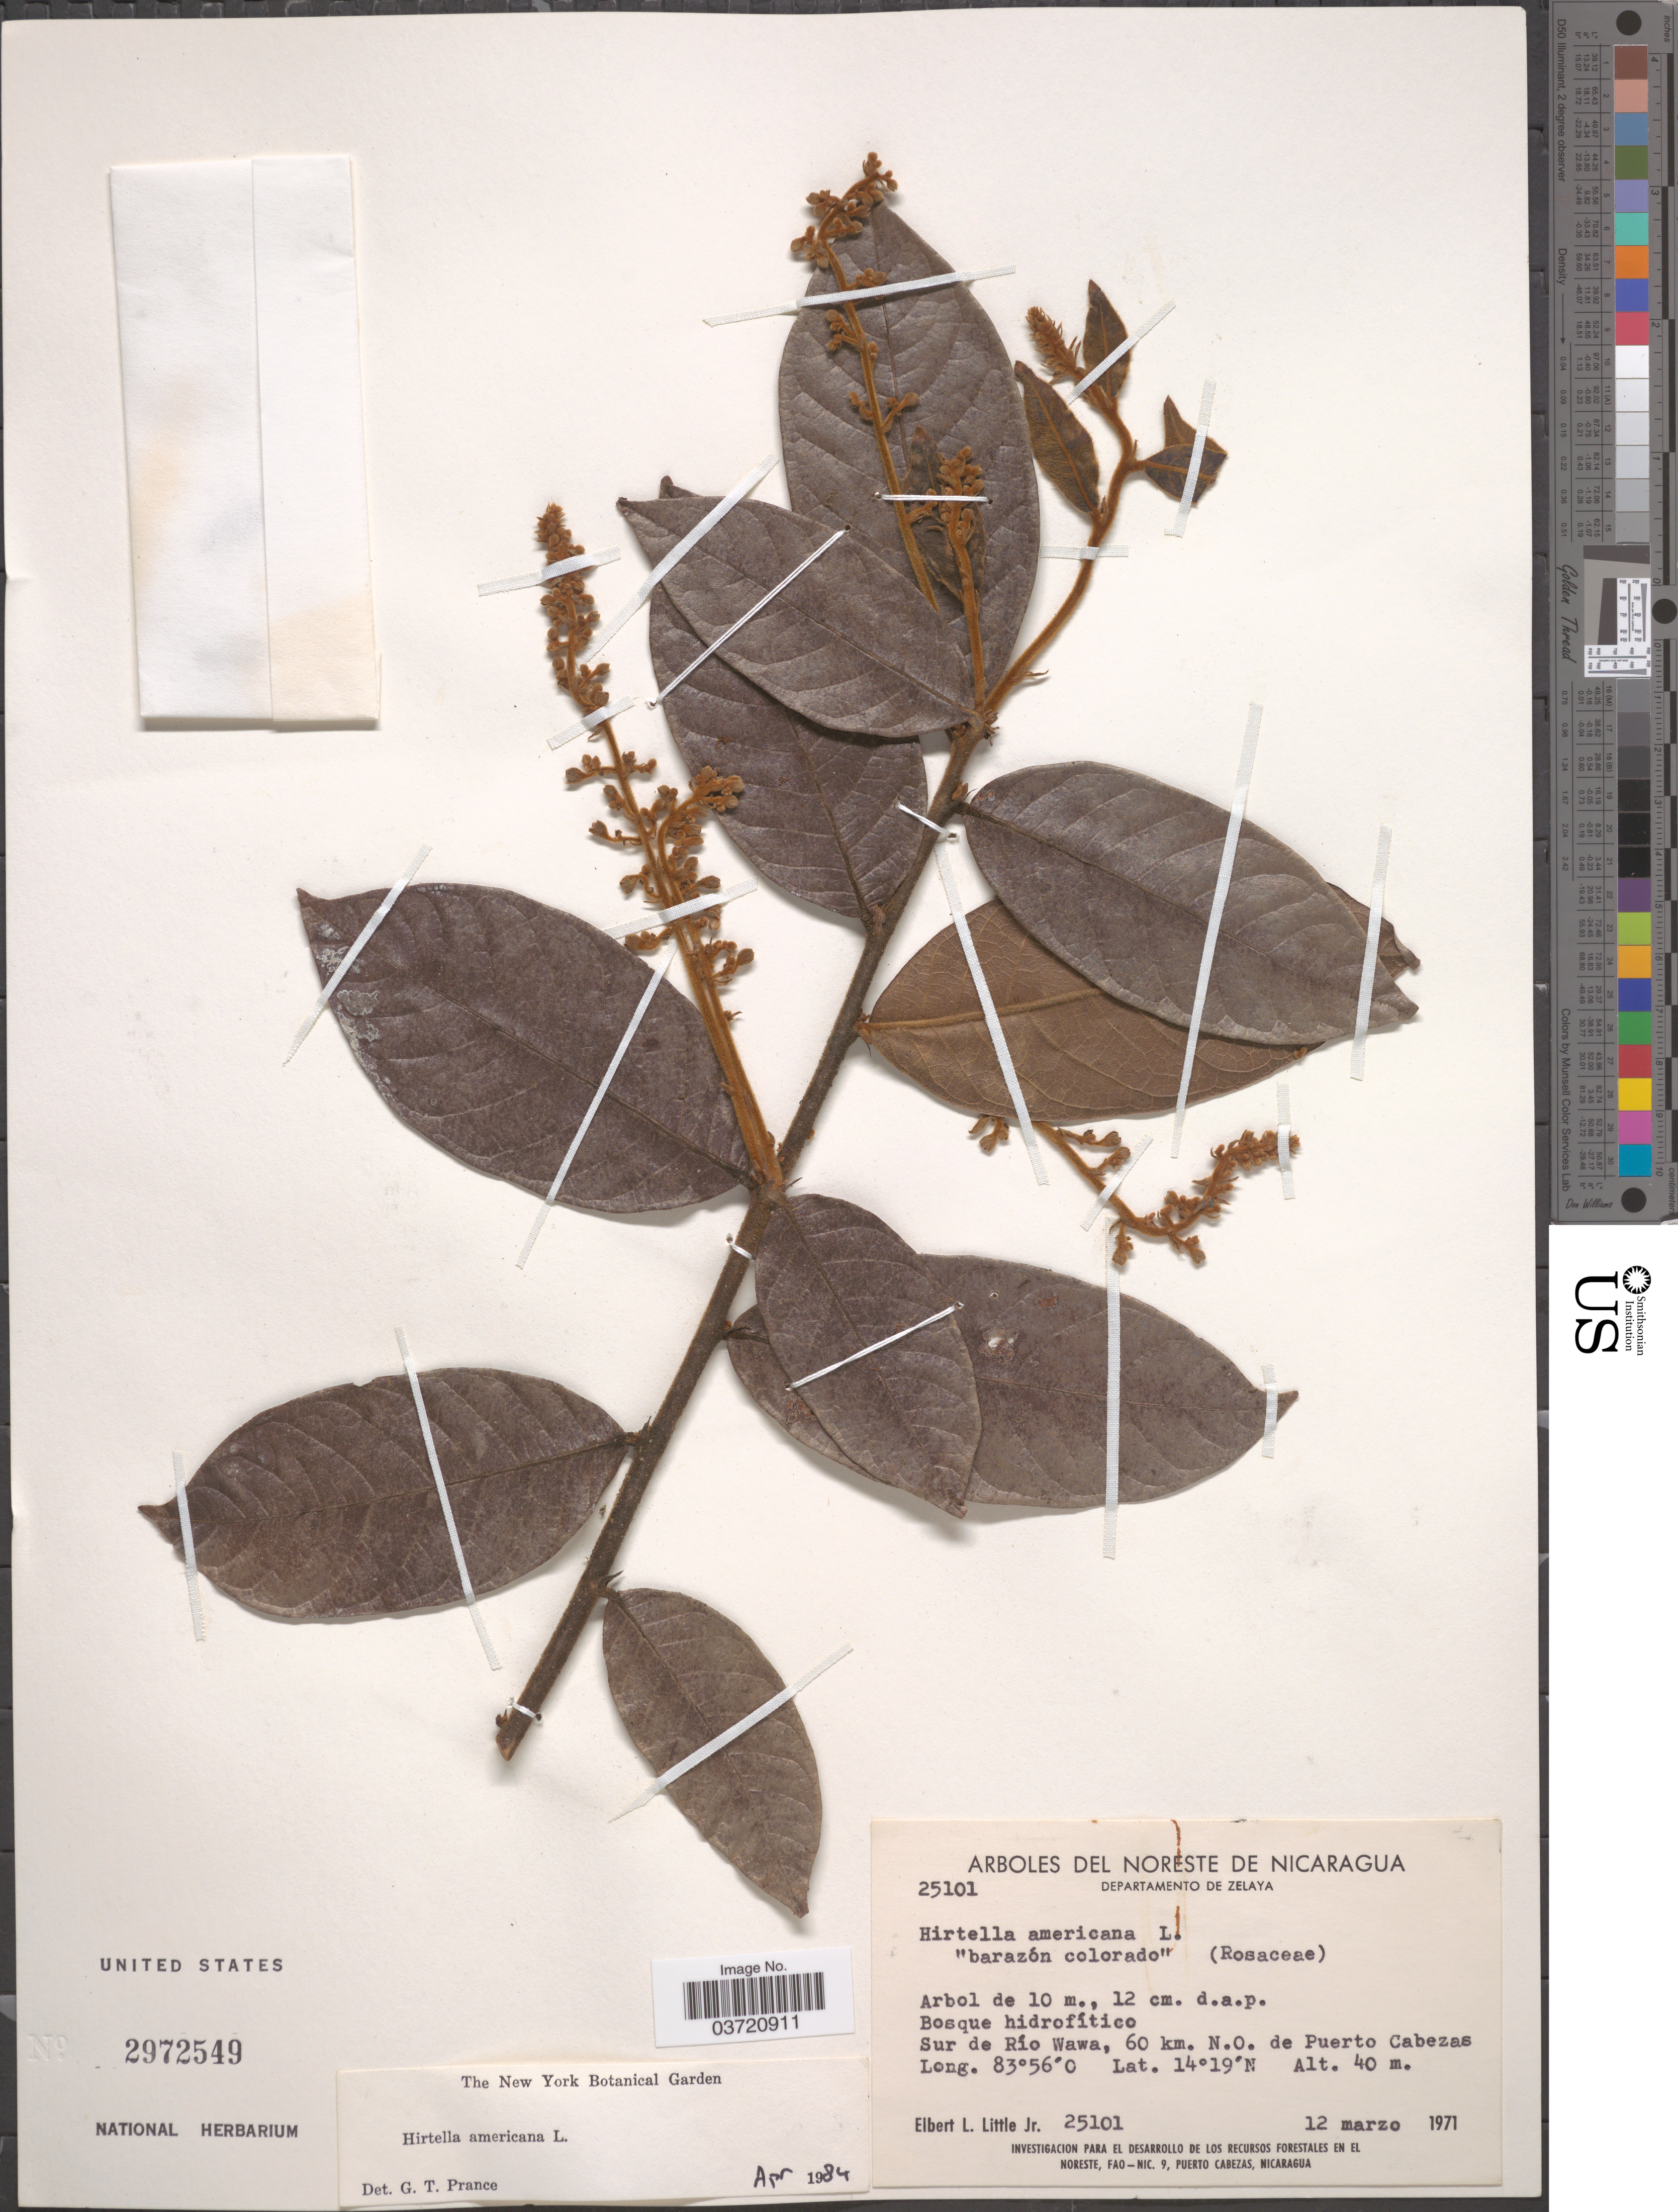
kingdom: Plantae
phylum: Tracheophyta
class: Magnoliopsida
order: Malpighiales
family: Chrysobalanaceae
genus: Hirtella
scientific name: Hirtella americana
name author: L.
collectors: E. L. Little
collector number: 25101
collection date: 1971-03-12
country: Nicaragua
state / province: Atlántico Norte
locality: Del Noreste de Nicaragua. Departamento de Zelaya. Sur de Río Wawa, 60 km. N.O. de Puerto Cabezas.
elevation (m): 40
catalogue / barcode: US 2972549